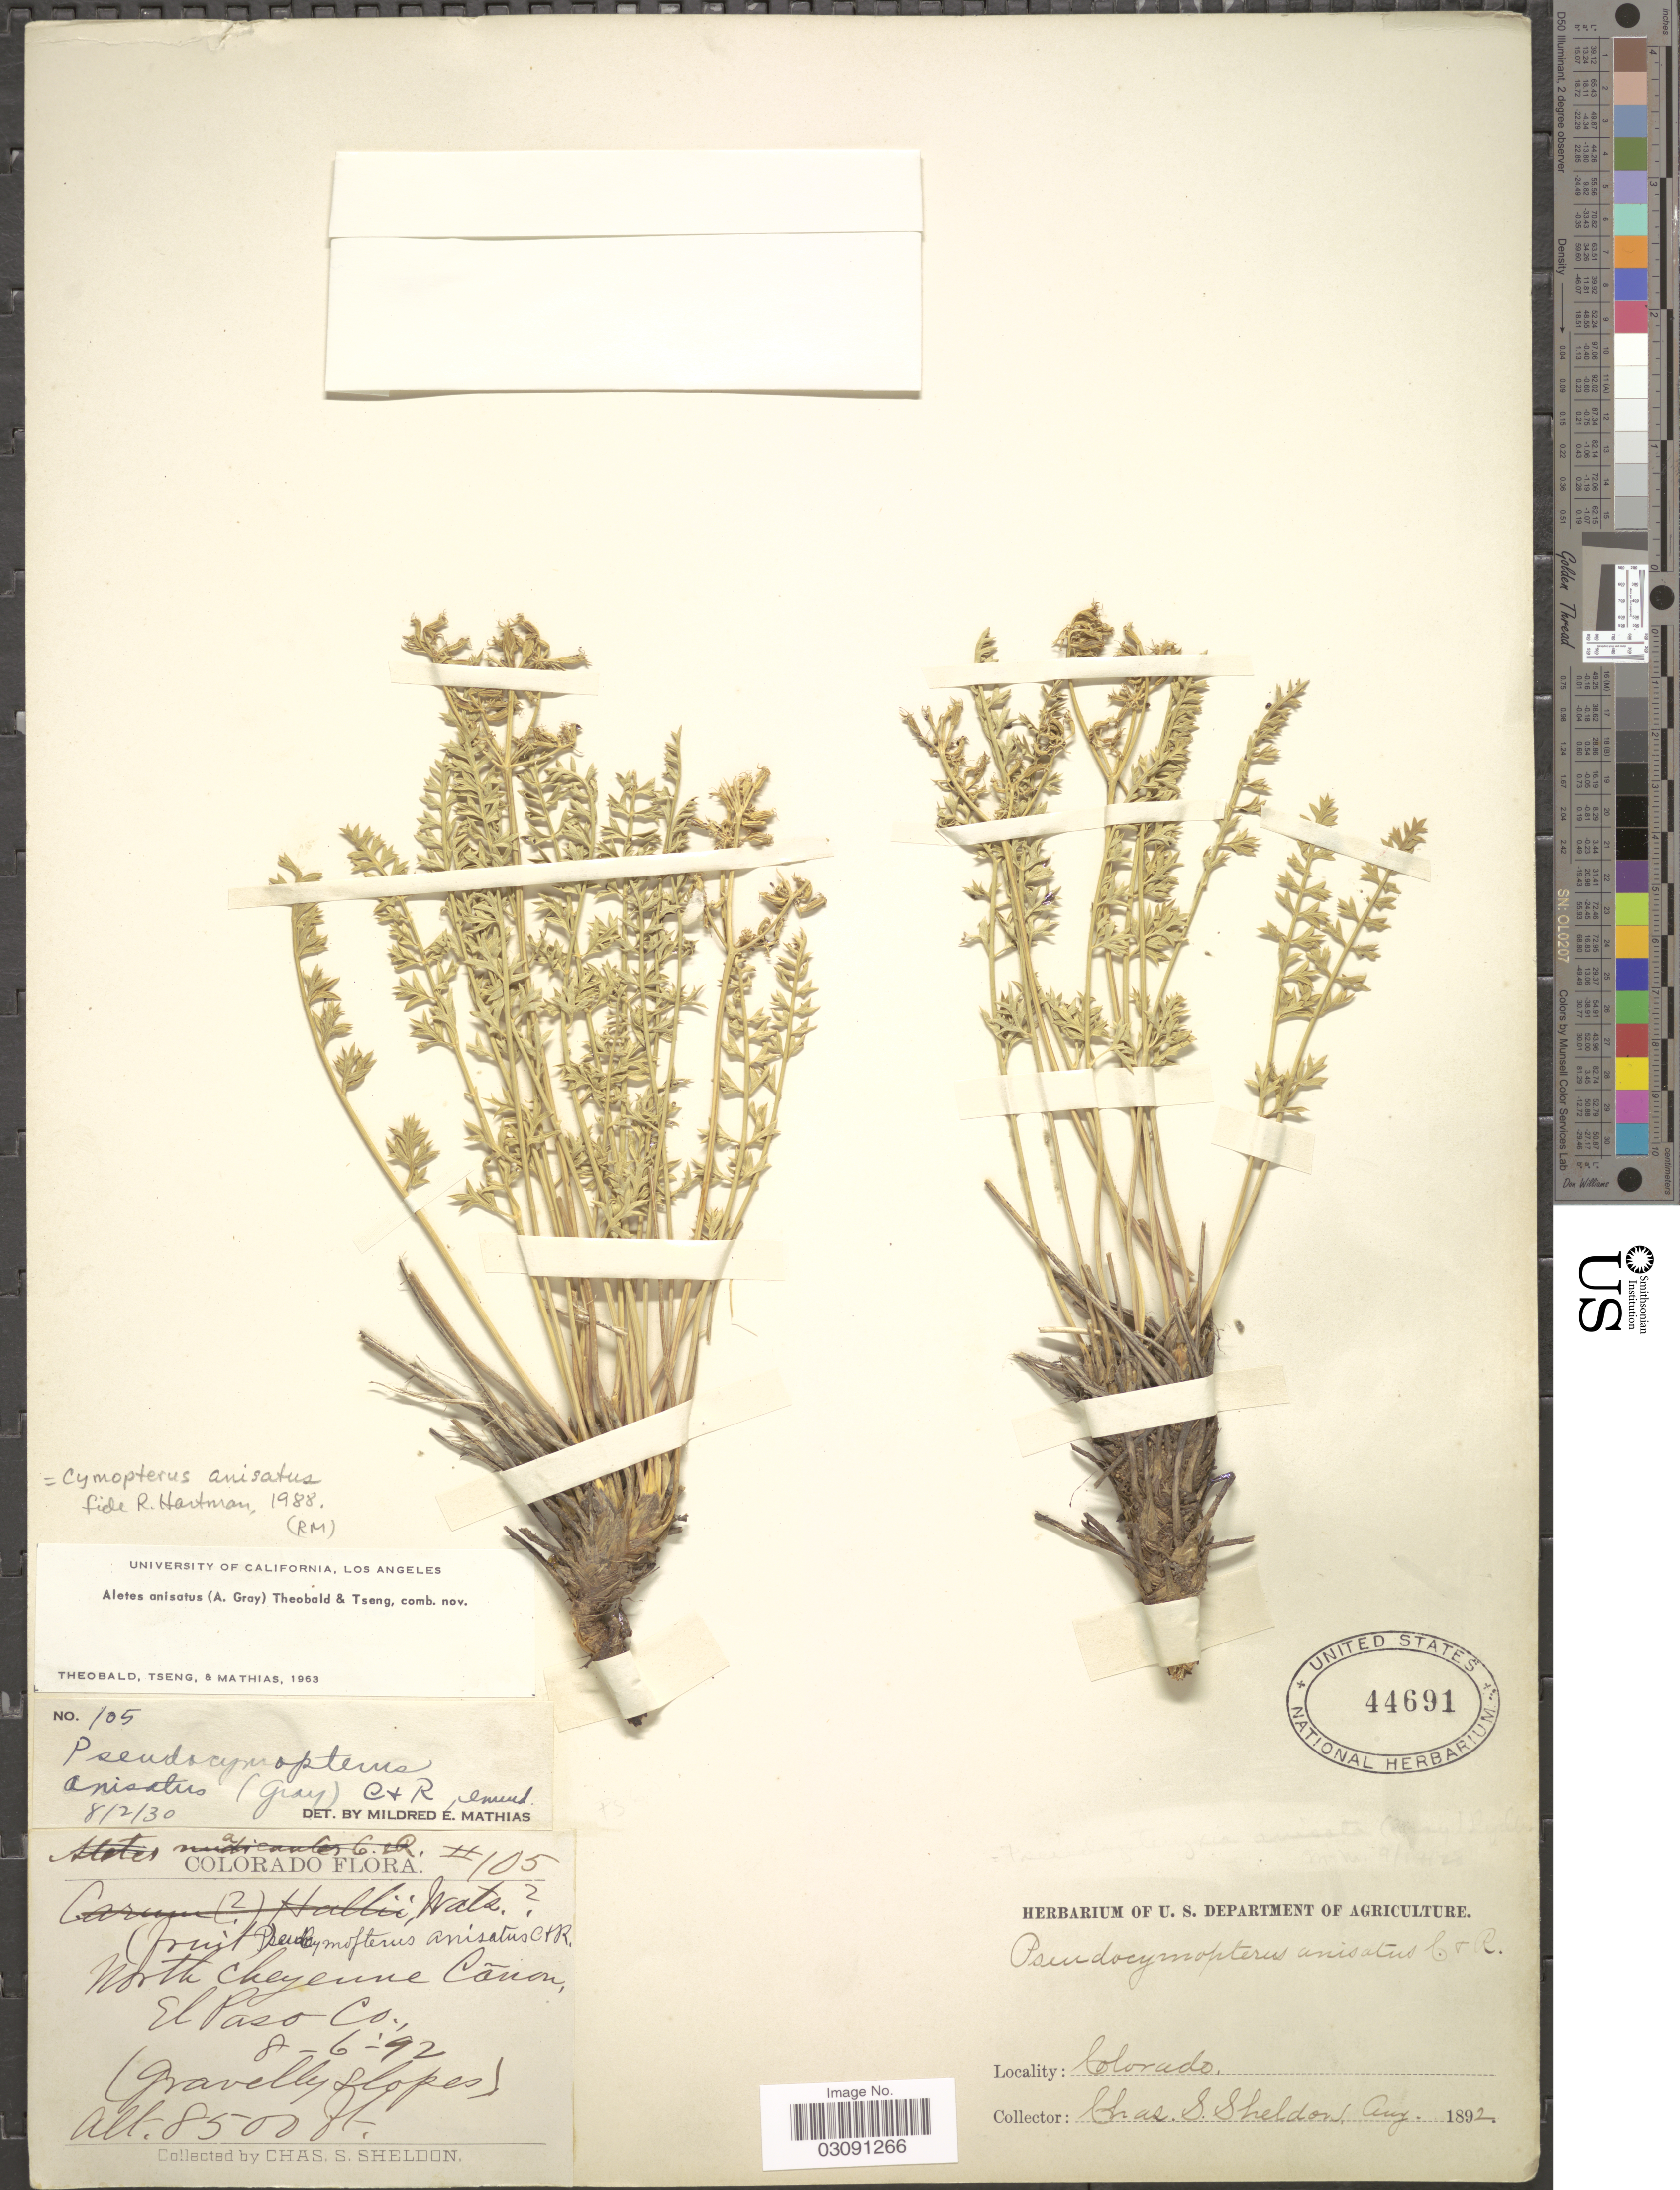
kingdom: Plantae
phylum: Tracheophyta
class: Magnoliopsida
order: Apiales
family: Apiaceae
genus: Cymopterus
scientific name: Cymopterus anisatus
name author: A. Gray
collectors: C. S. Sheldon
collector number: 105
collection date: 1892-06-08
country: United States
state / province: Colorado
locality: North Cheyenne Cãnon, El Paso Co.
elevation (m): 2591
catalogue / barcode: US 44691